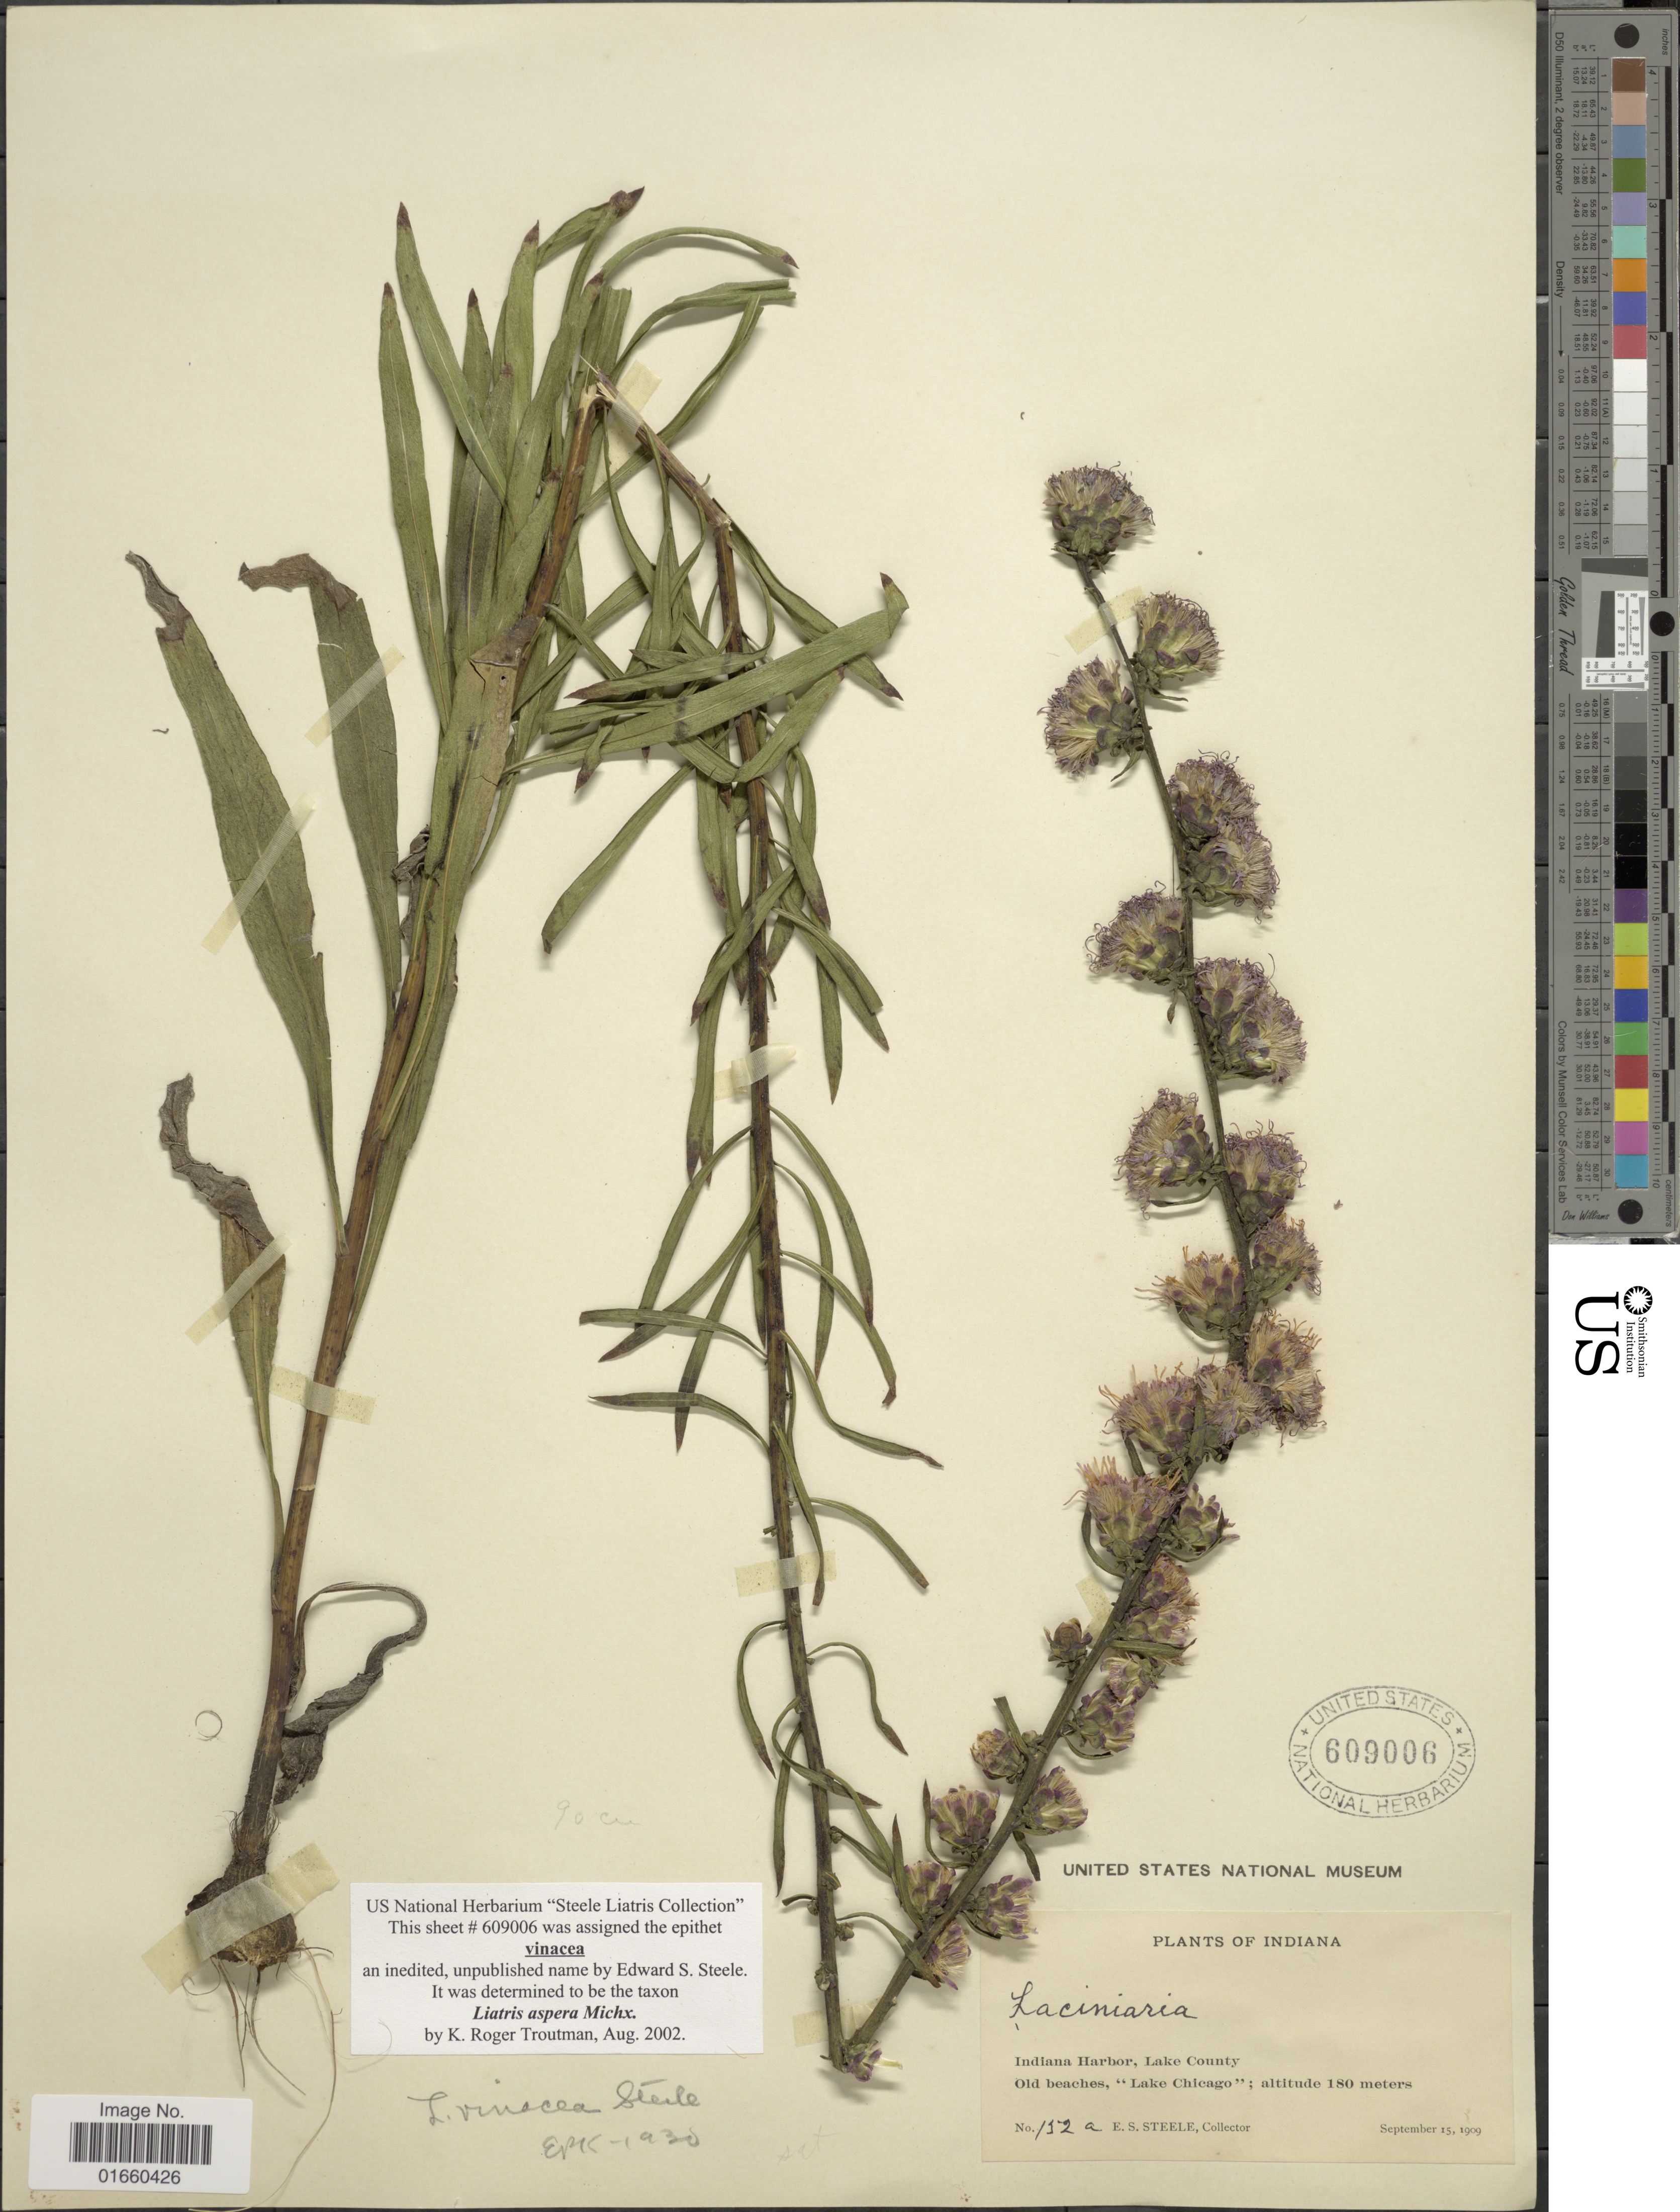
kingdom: Plantae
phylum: Tracheophyta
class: Magnoliopsida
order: Asterales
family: Asteraceae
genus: Liatris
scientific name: Liatris aspera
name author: Michx.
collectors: E. Steele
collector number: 152a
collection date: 1909-09-15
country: United States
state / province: Indiana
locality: Indiana Harbor, Lake County, Old beaches, "Lake Chicago"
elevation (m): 180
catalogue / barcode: US 609006